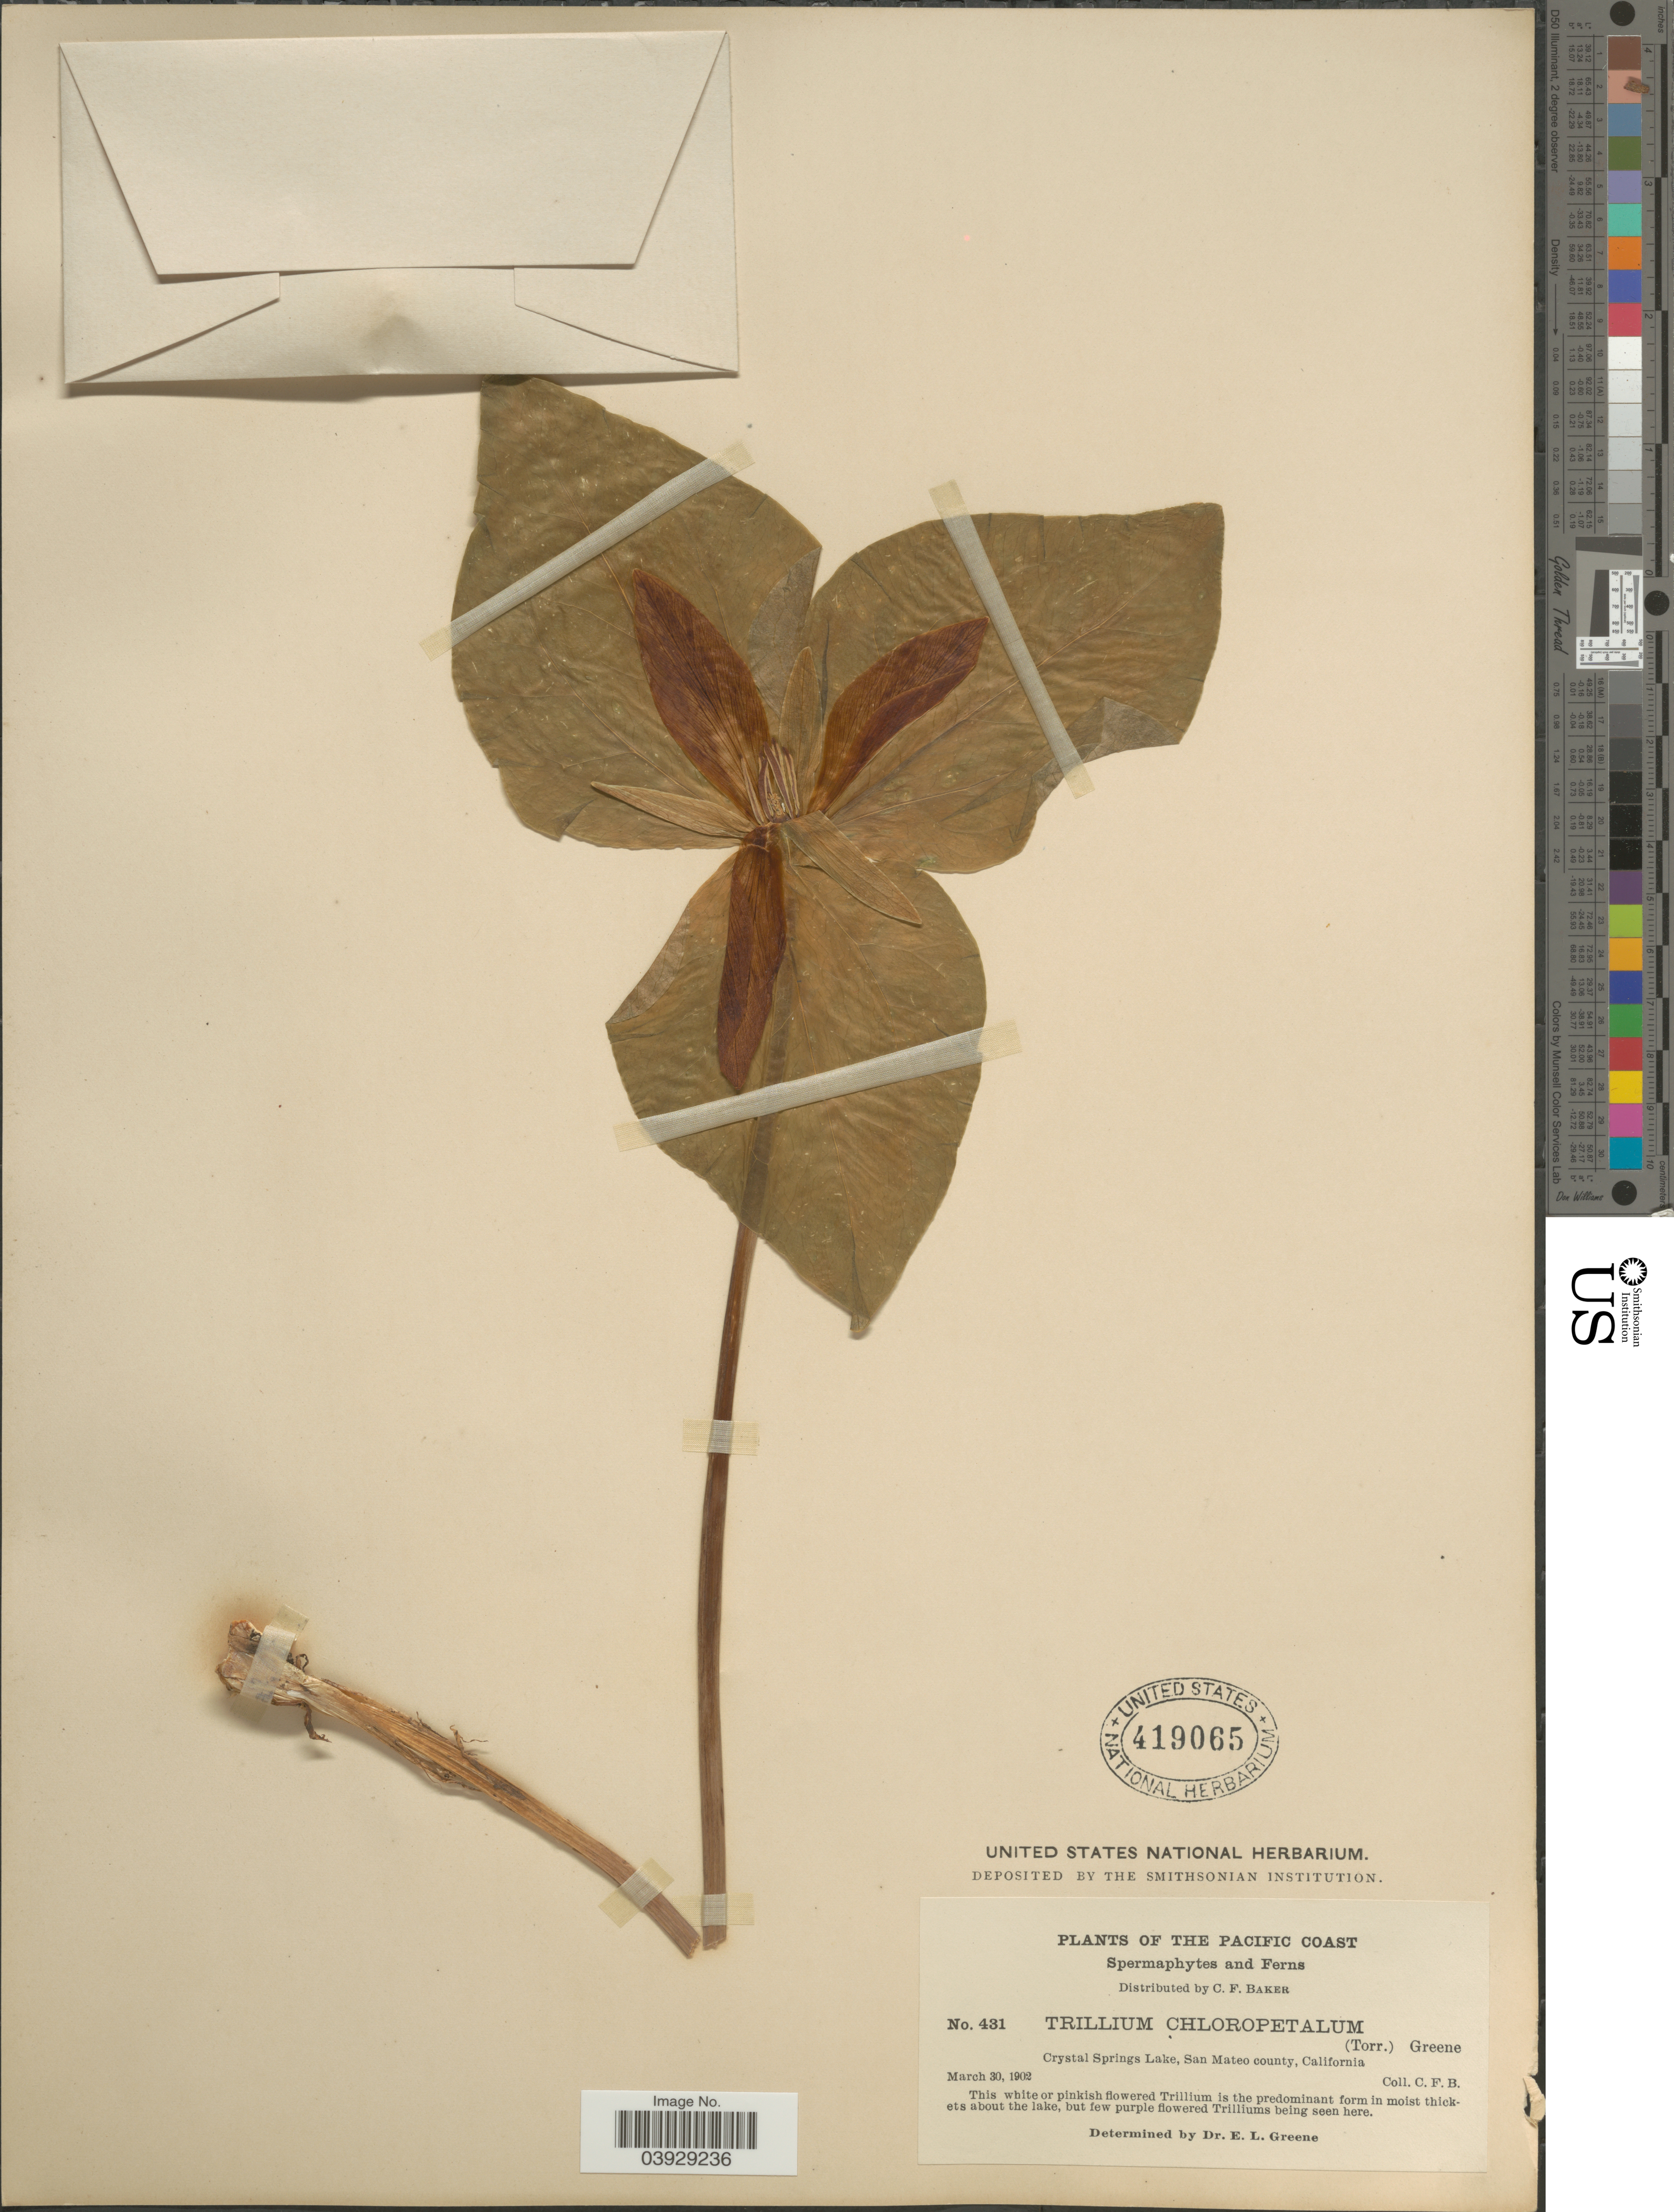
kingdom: Plantae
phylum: Tracheophyta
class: Liliopsida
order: Liliales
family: Melanthiaceae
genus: Trillium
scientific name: Trillium chloropetalum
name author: (Torr.) Howell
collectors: C. F. Baker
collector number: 431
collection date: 1902-03-30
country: United States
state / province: California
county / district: San Mateo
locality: Pacific Coast. Crystal Springs Lake, San Mateo county.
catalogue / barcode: US 419065